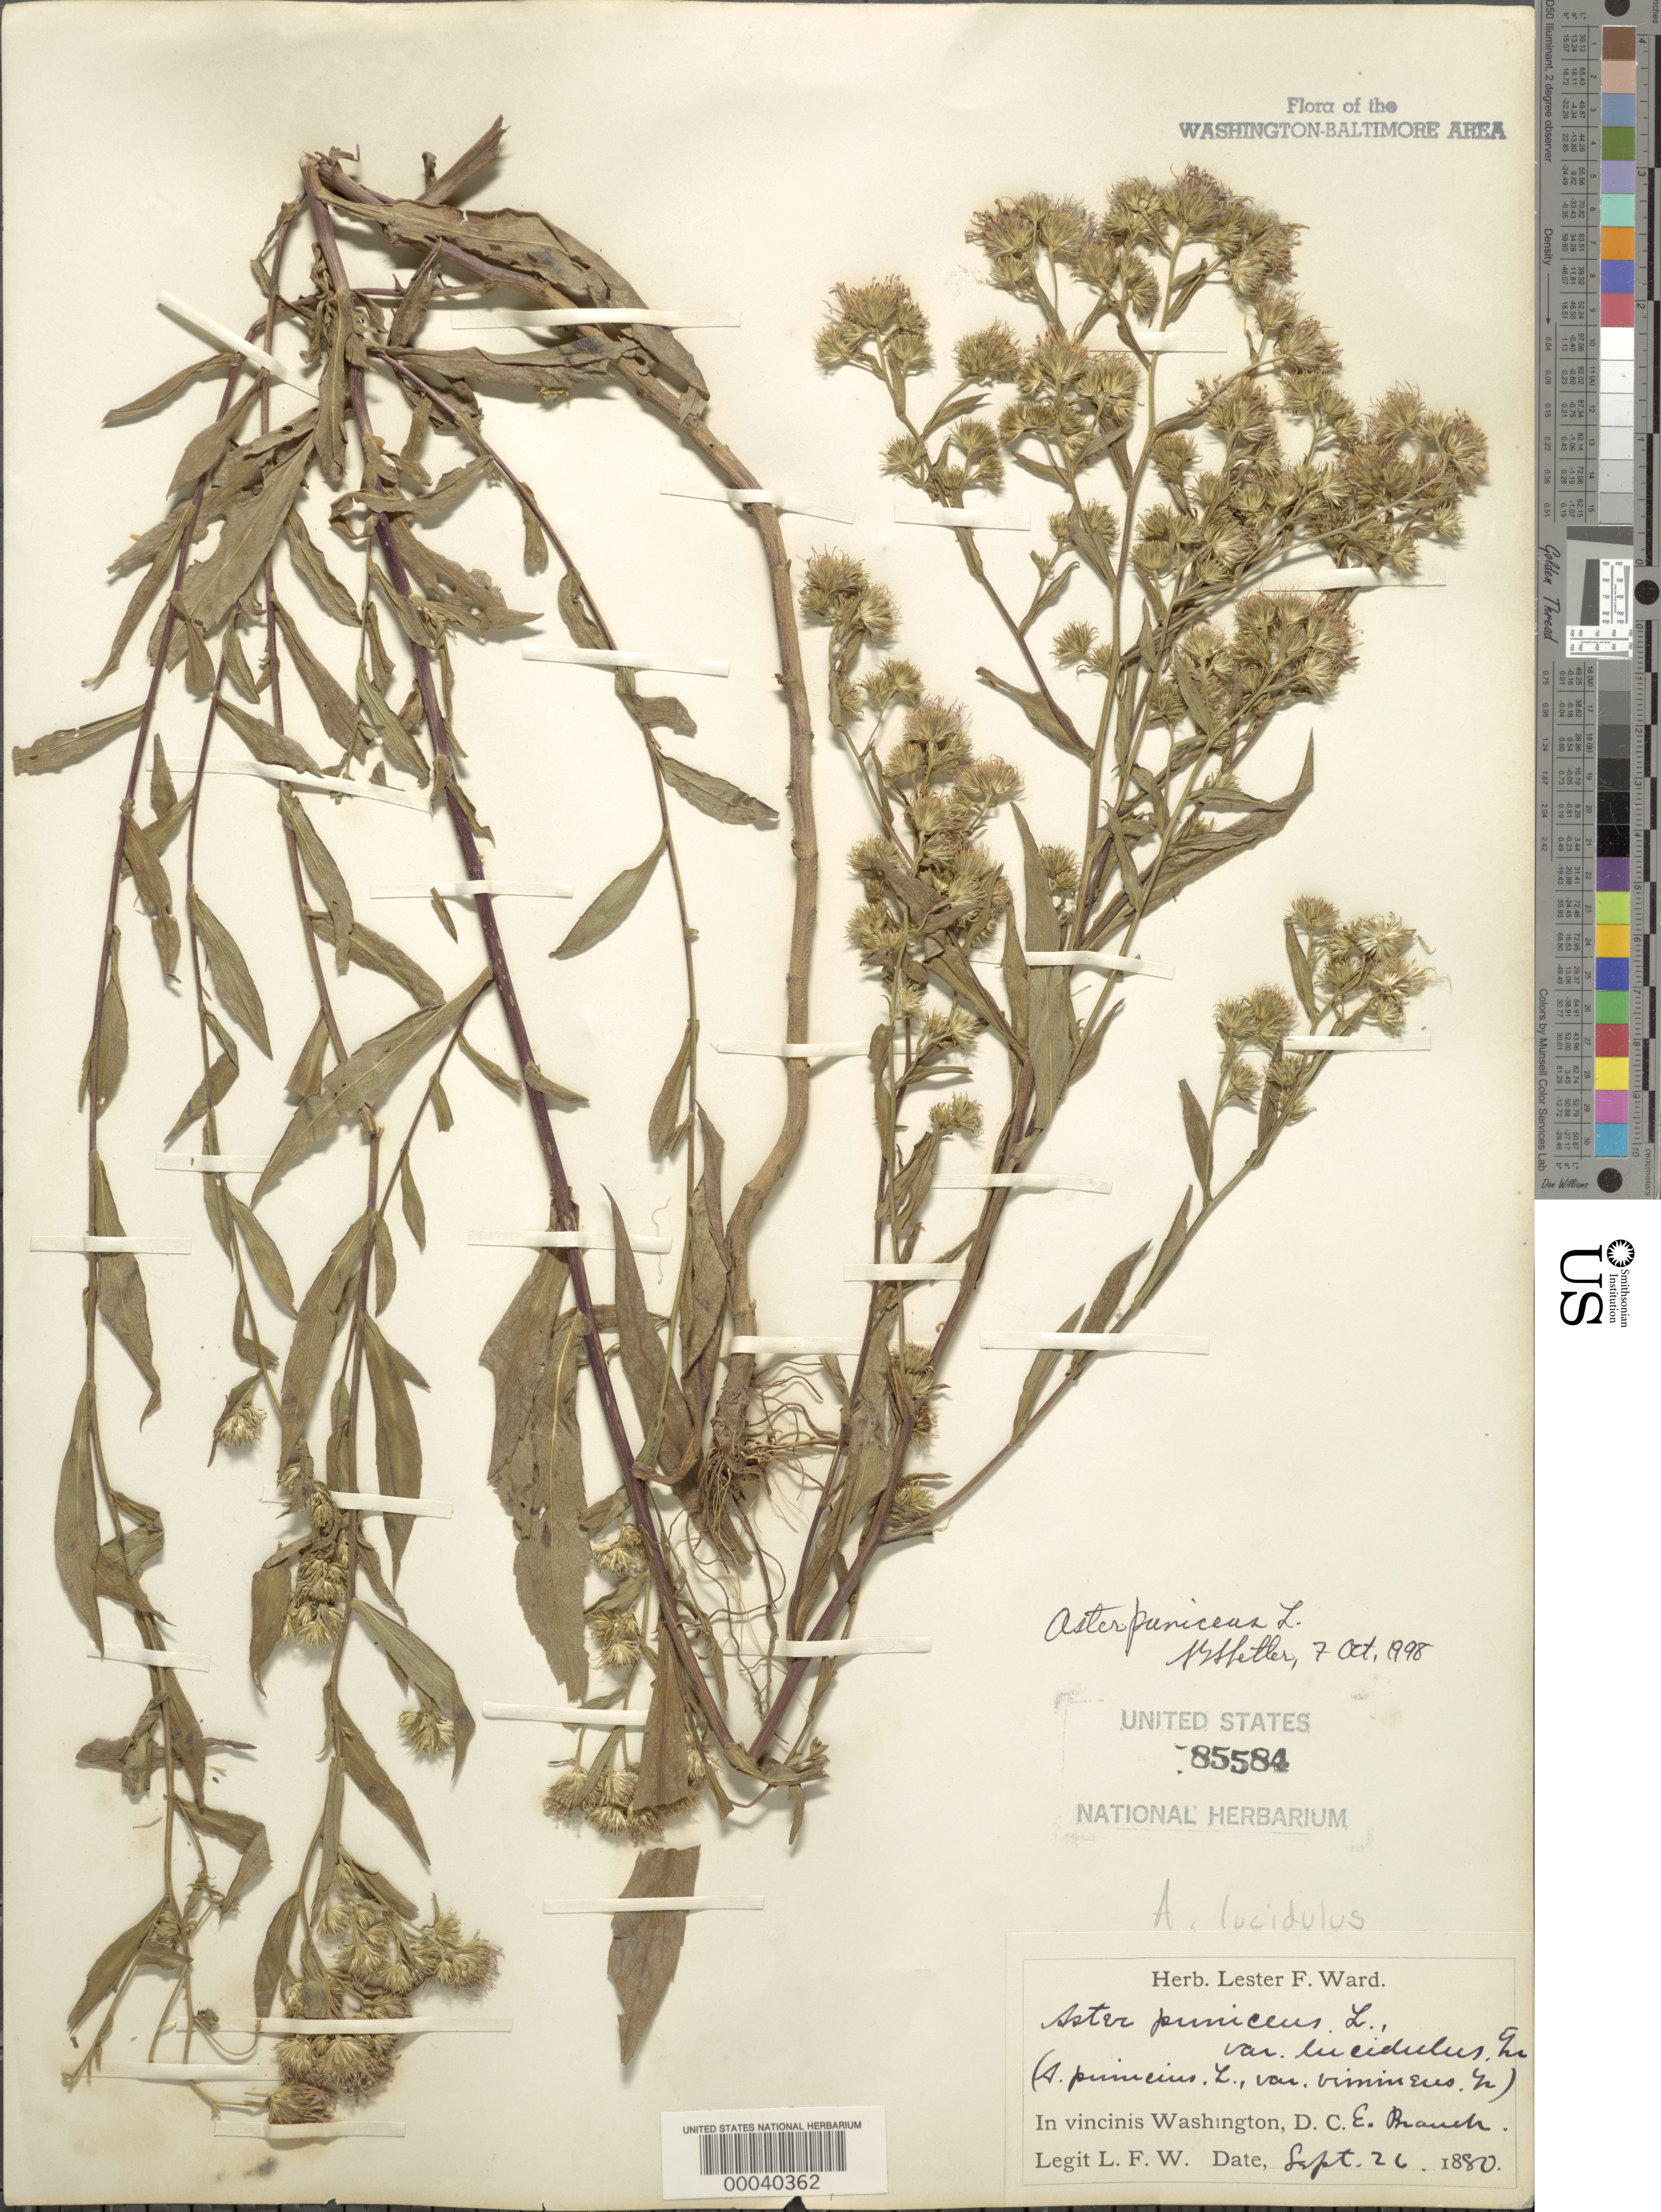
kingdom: Plantae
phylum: Tracheophyta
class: Magnoliopsida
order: Asterales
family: Asteraceae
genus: Symphyotrichum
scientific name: Symphyotrichum puniceum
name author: (L.) Á. Löve & D. Löve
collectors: L. F. Ward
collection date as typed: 26 Sep 1880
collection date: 1880-09-26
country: United States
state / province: District of Columbia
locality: Eastern Branch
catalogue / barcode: US 85584